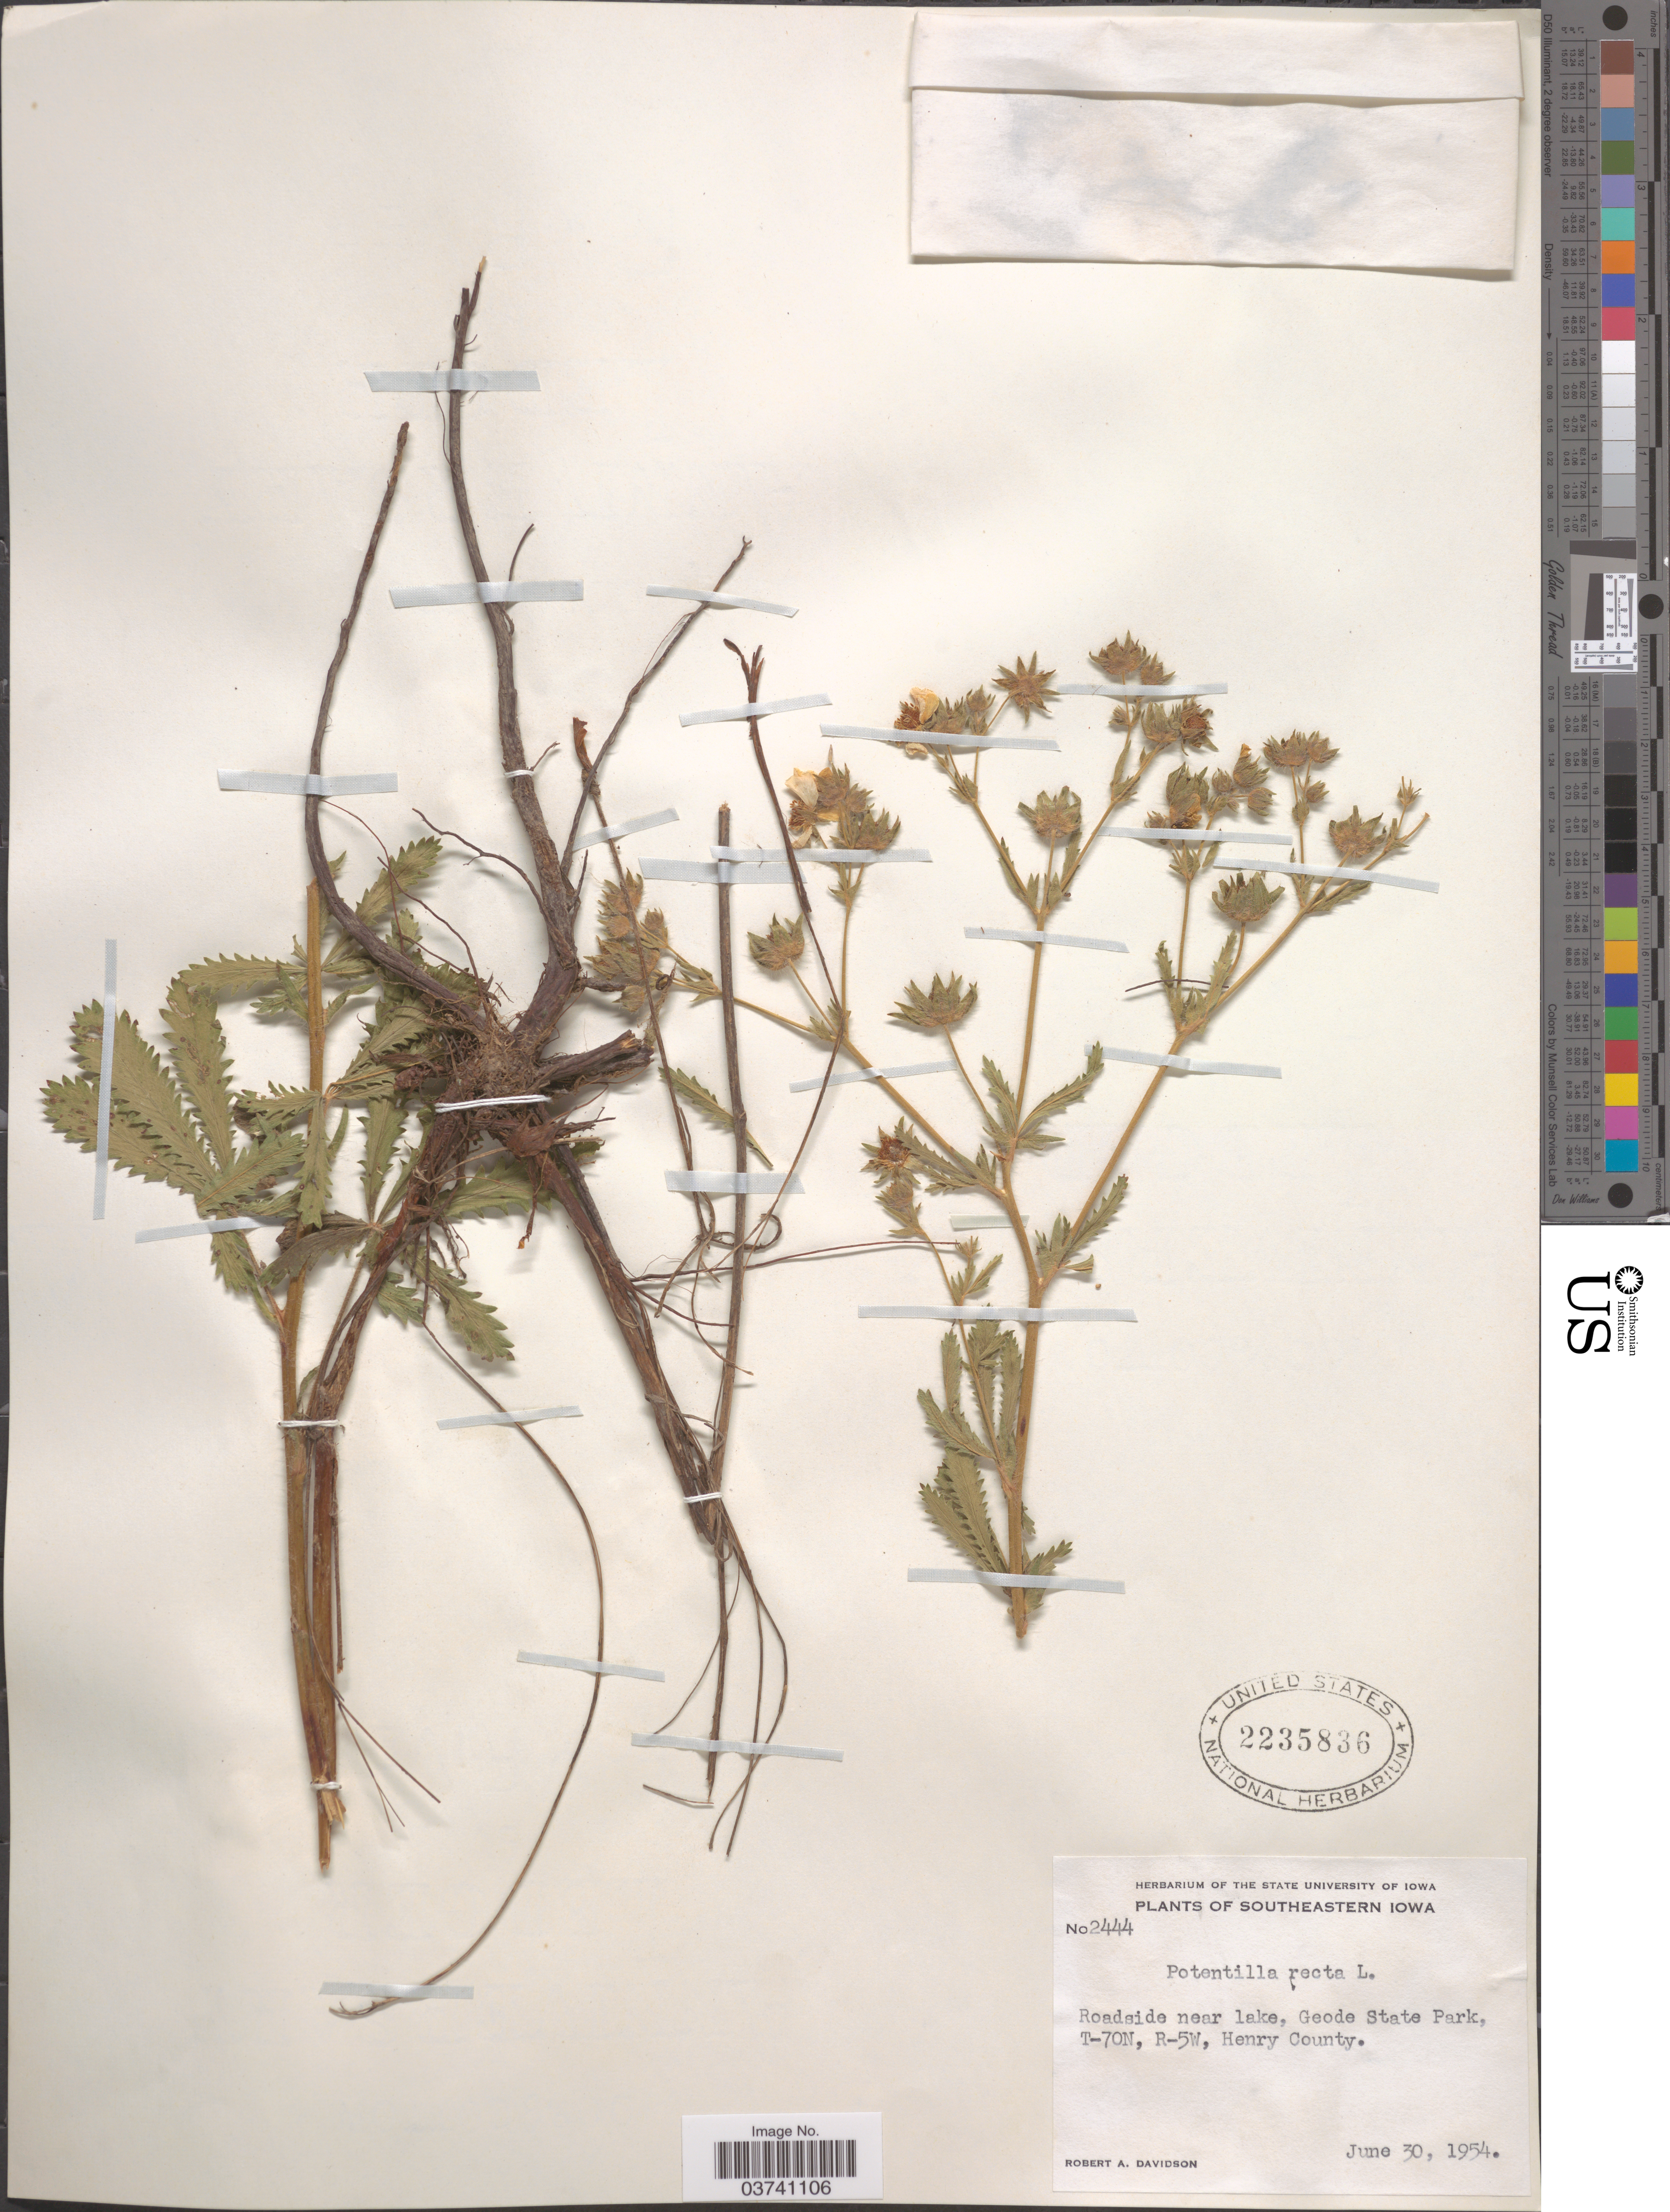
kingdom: Plantae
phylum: Tracheophyta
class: Magnoliopsida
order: Rosales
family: Rosaceae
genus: Potentilla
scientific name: Potentilla recta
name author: L.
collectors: R. A. Davidson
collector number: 2444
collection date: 1954-06-30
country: United States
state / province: Iowa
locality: Southeastern Iowa. Roadside near Lake, Geode State Park, T-70N, R-5W, Henry County.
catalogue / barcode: US 2235836